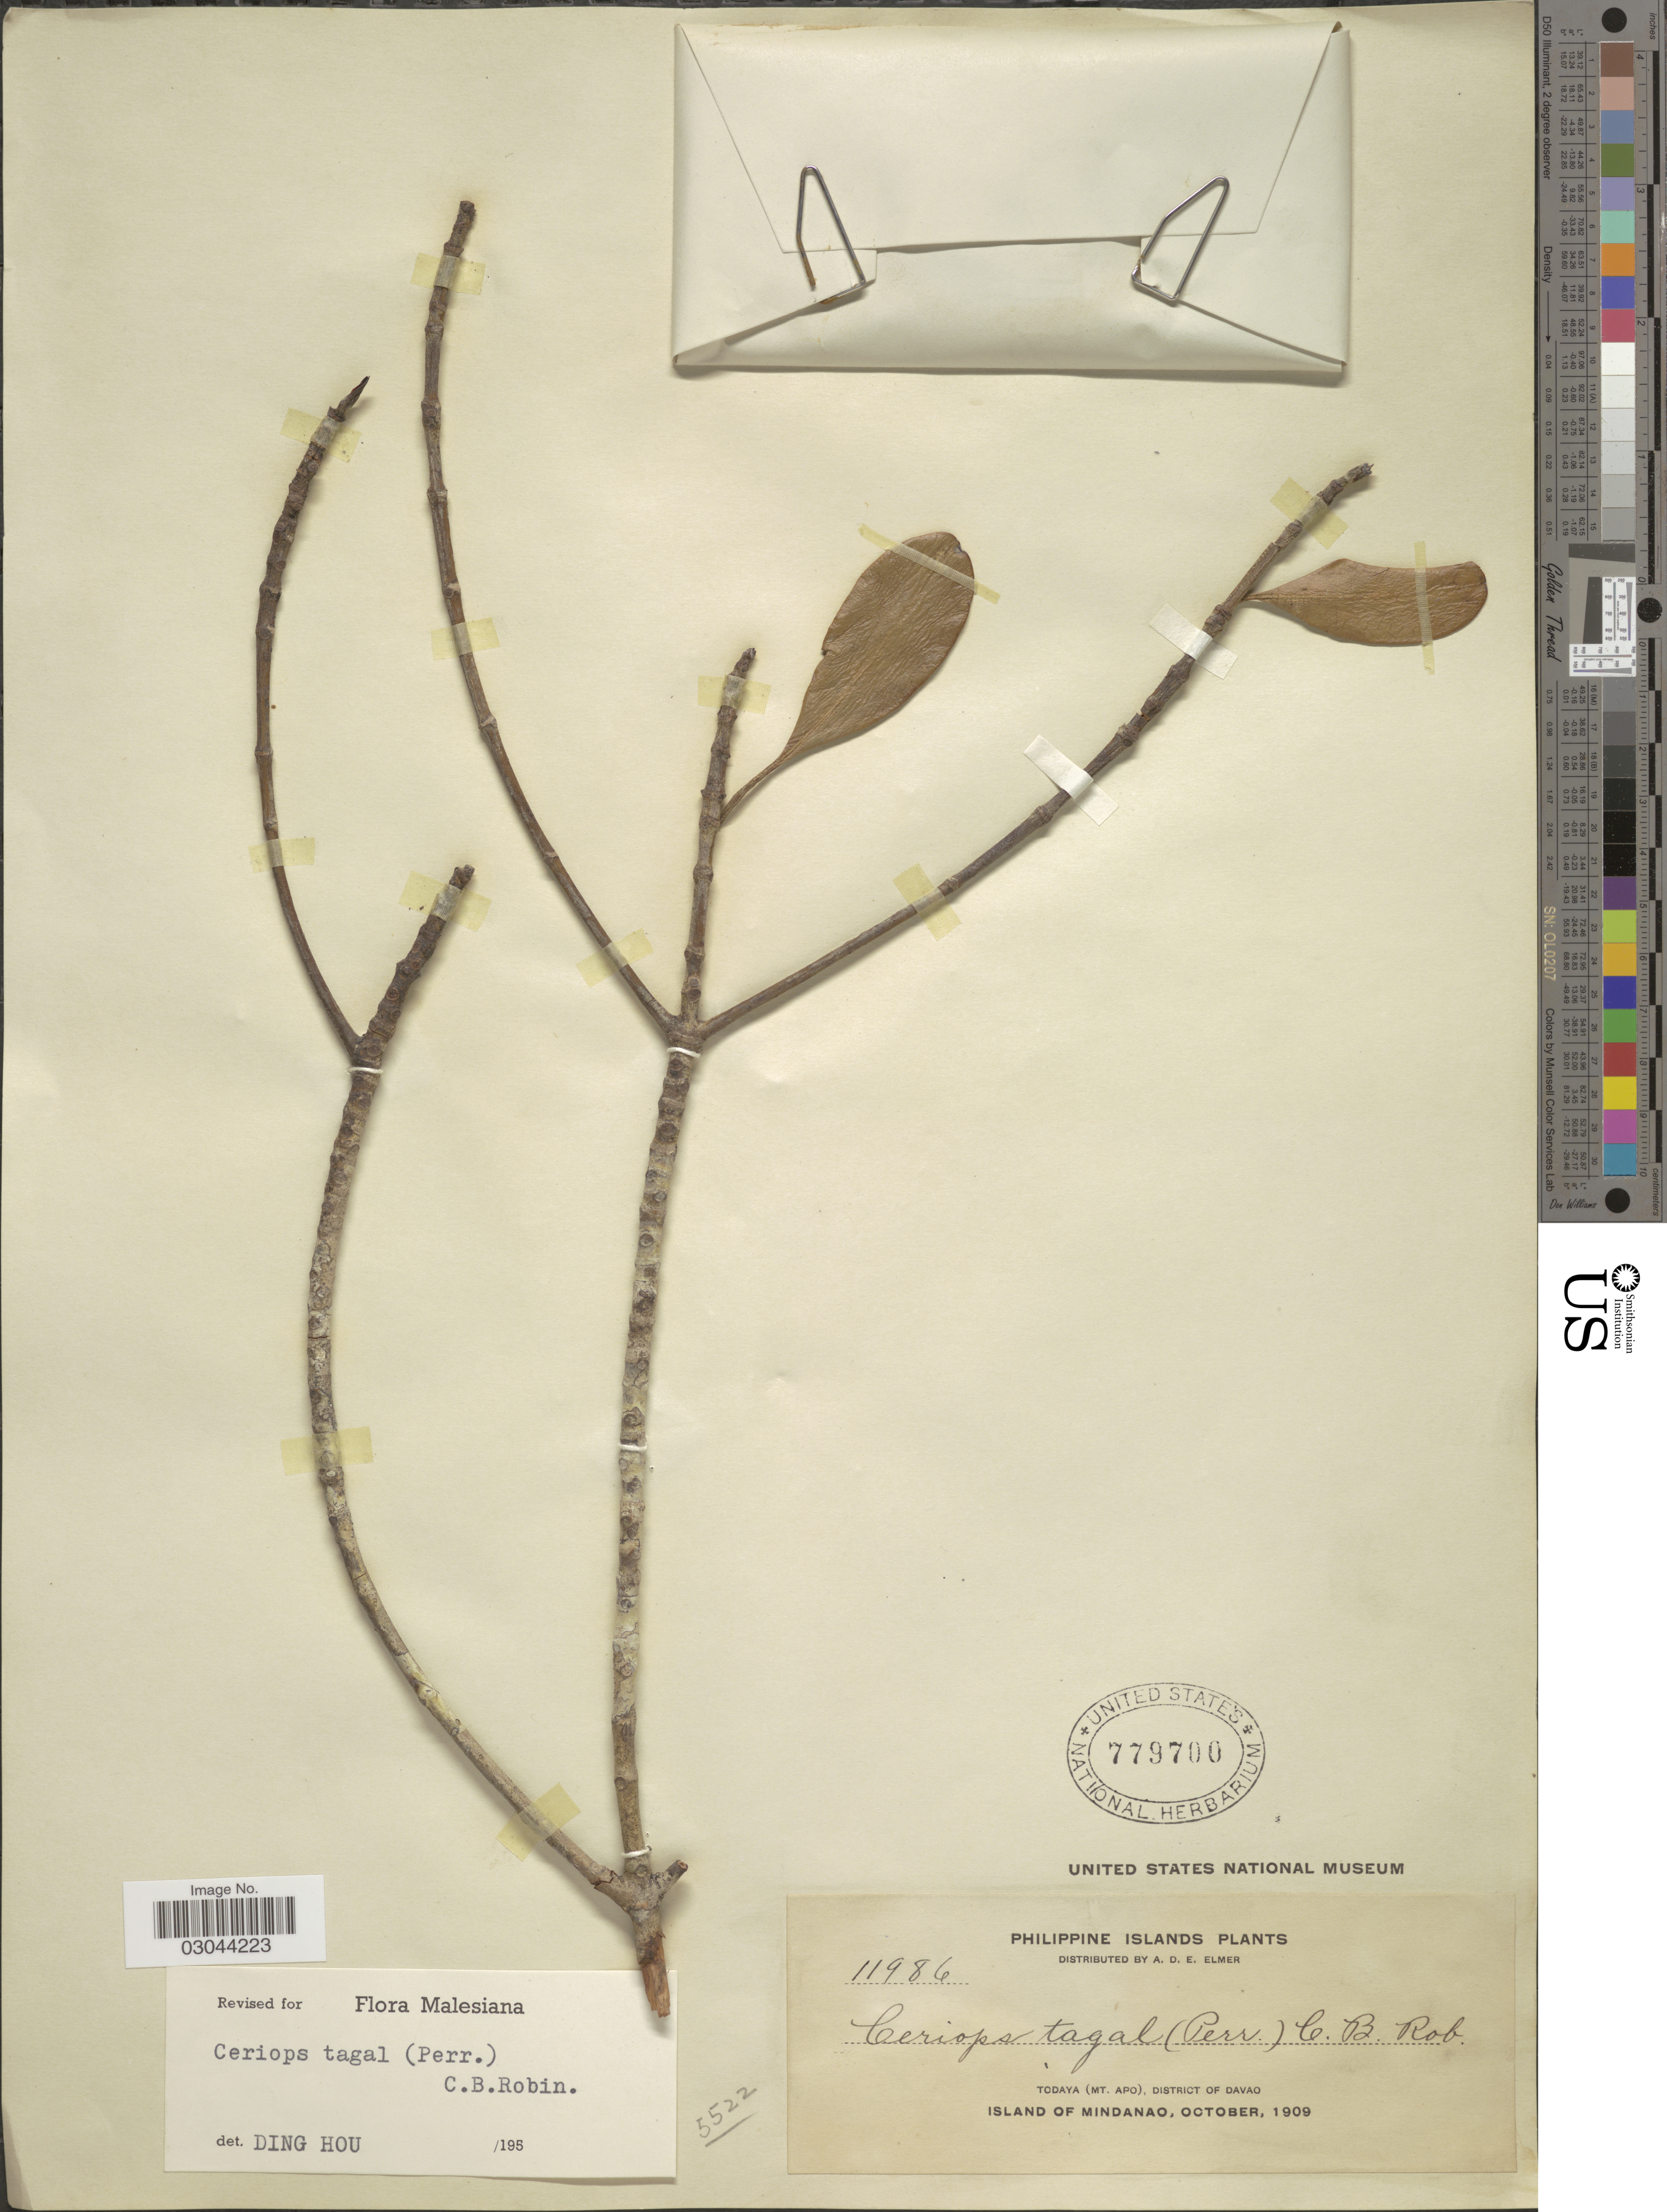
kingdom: Plantae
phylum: Tracheophyta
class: Magnoliopsida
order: Malpighiales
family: Rhizophoraceae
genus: Ceriops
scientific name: Ceriops tagal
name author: (Perr.) C.B. Rob.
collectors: A. D. E. Elmer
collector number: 11986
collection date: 1909-10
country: Philippines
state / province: Davao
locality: Philippine Islands. Todaya (Mt. Apo), District of Davao. Island of Mindanao.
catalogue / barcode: US 779700